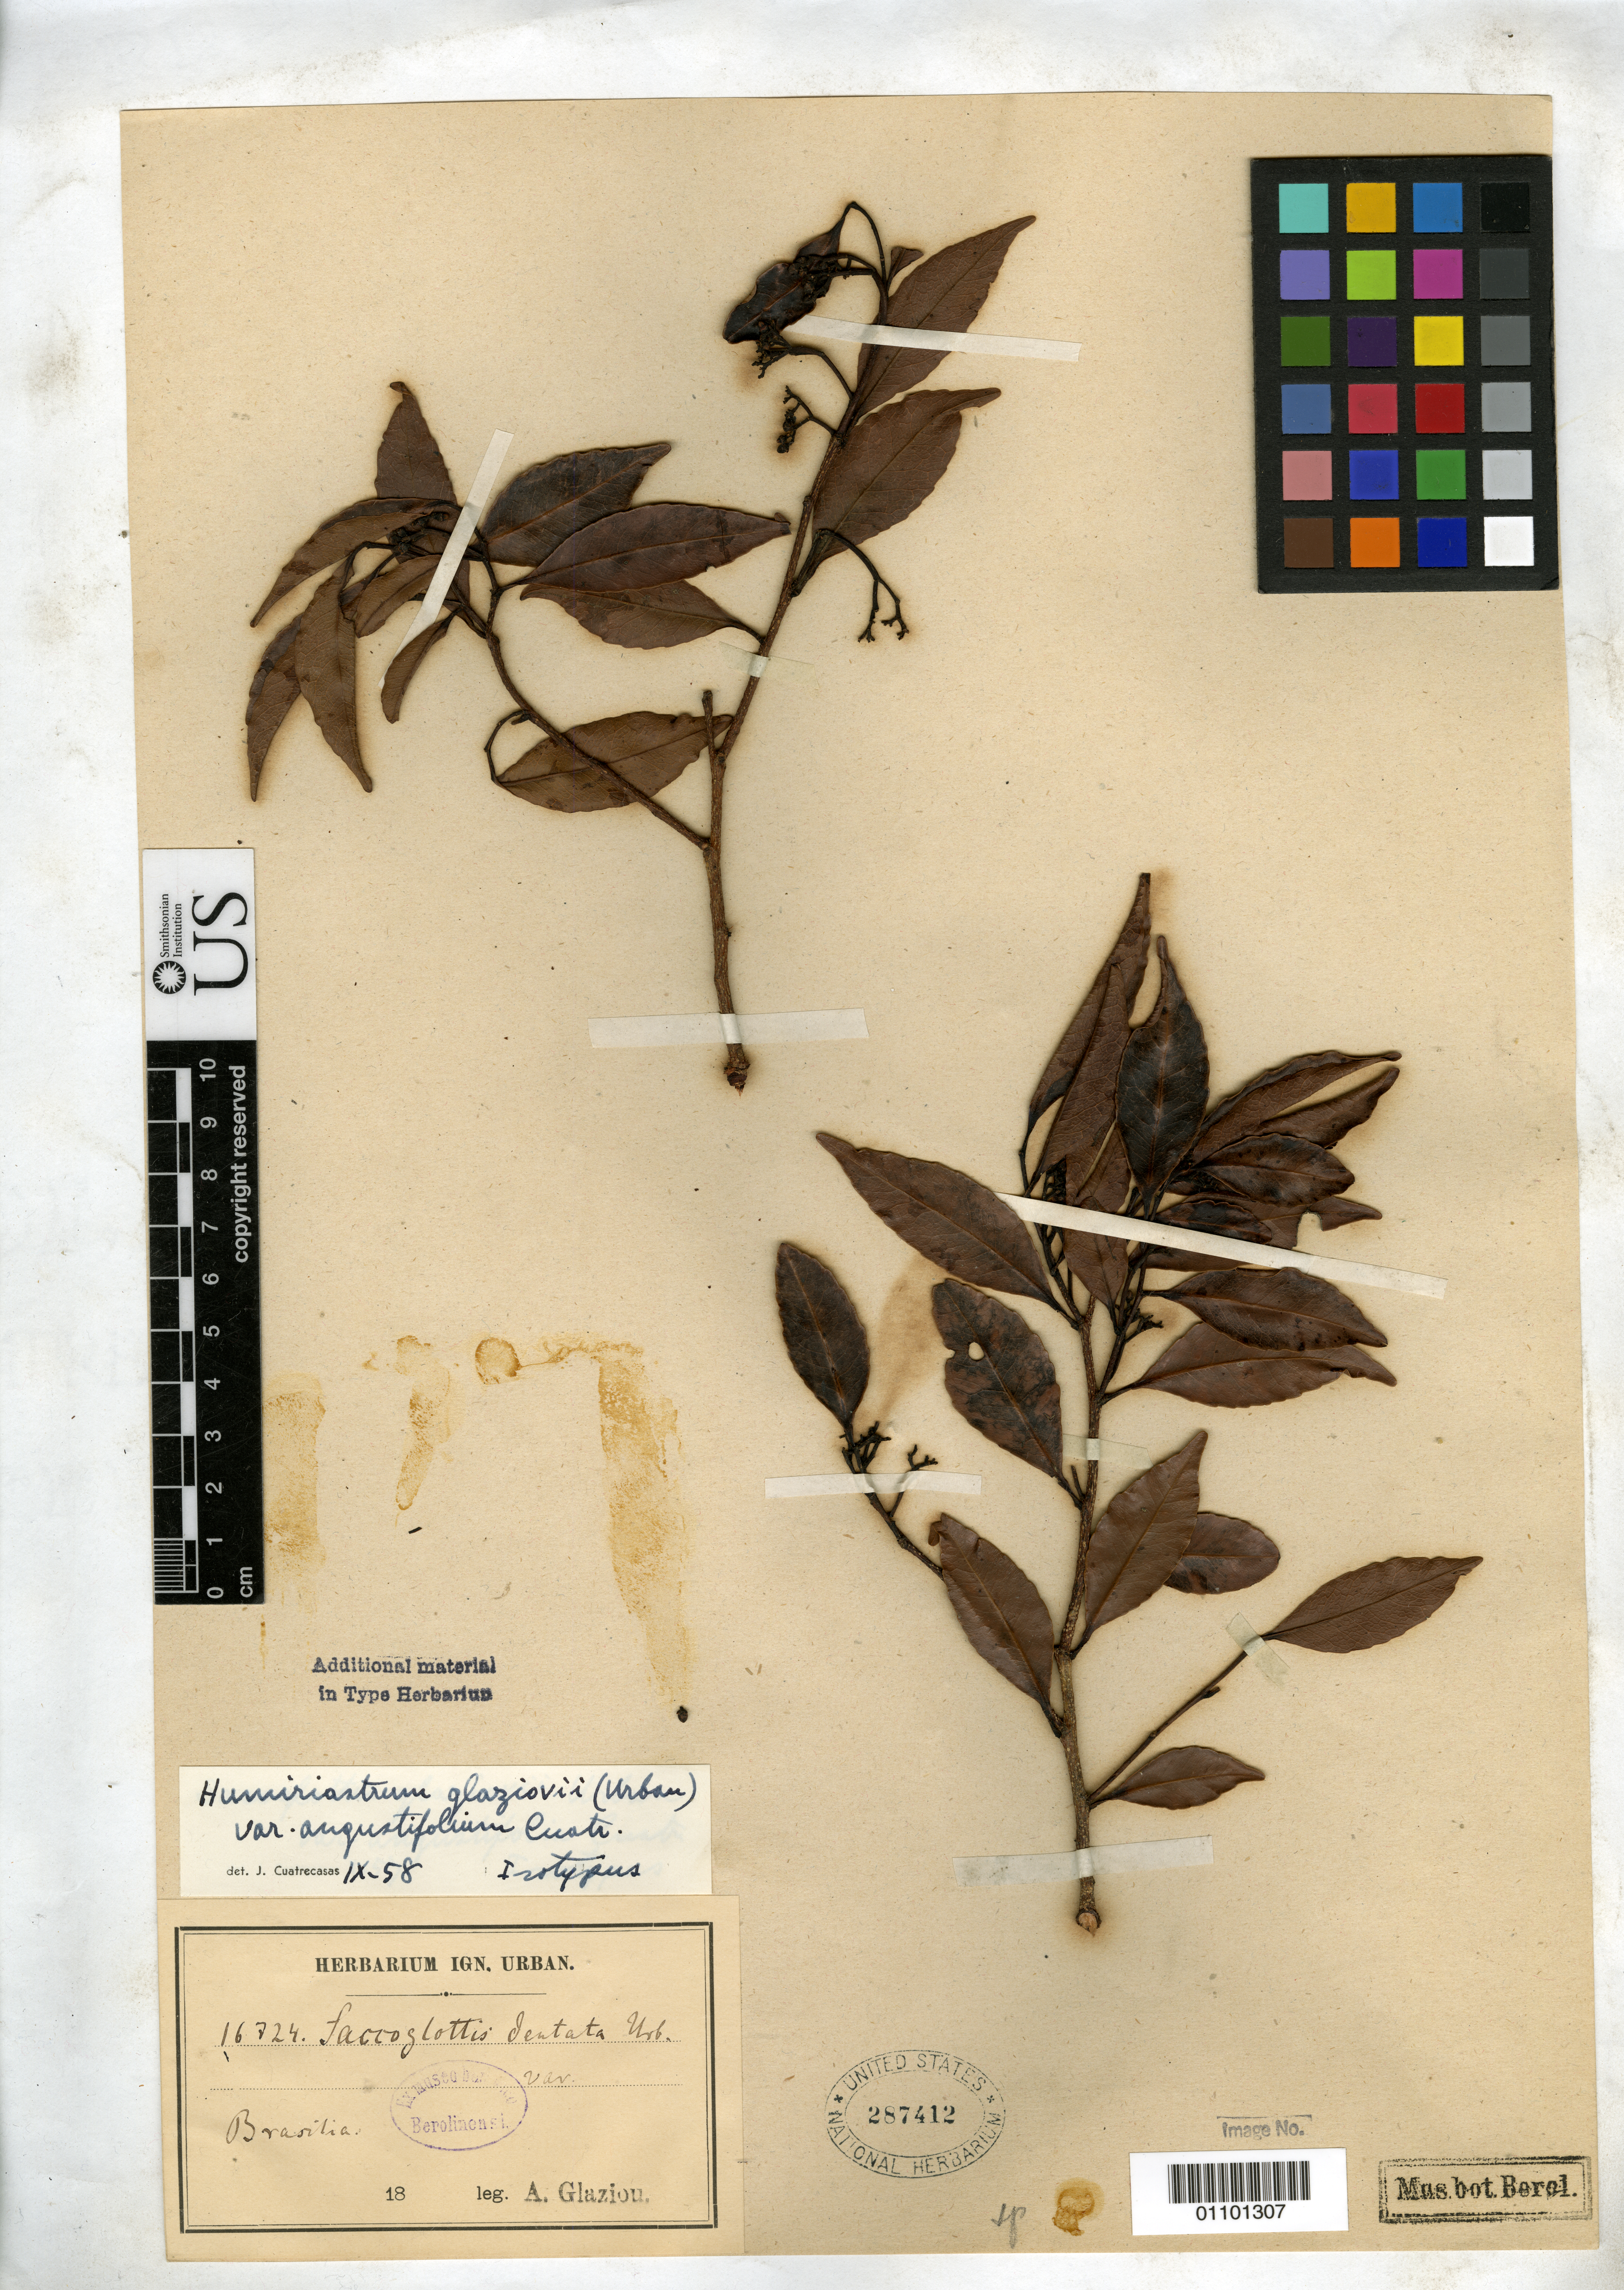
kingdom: Plantae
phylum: Tracheophyta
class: Magnoliopsida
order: Malpighiales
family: Humiriaceae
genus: Humiriastrum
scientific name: Humiriastrum glaziovii var. angustifolium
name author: Cuatrec.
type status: Isotype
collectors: A. F. M. Glaziou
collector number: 16724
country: Brazil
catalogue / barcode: US 287412